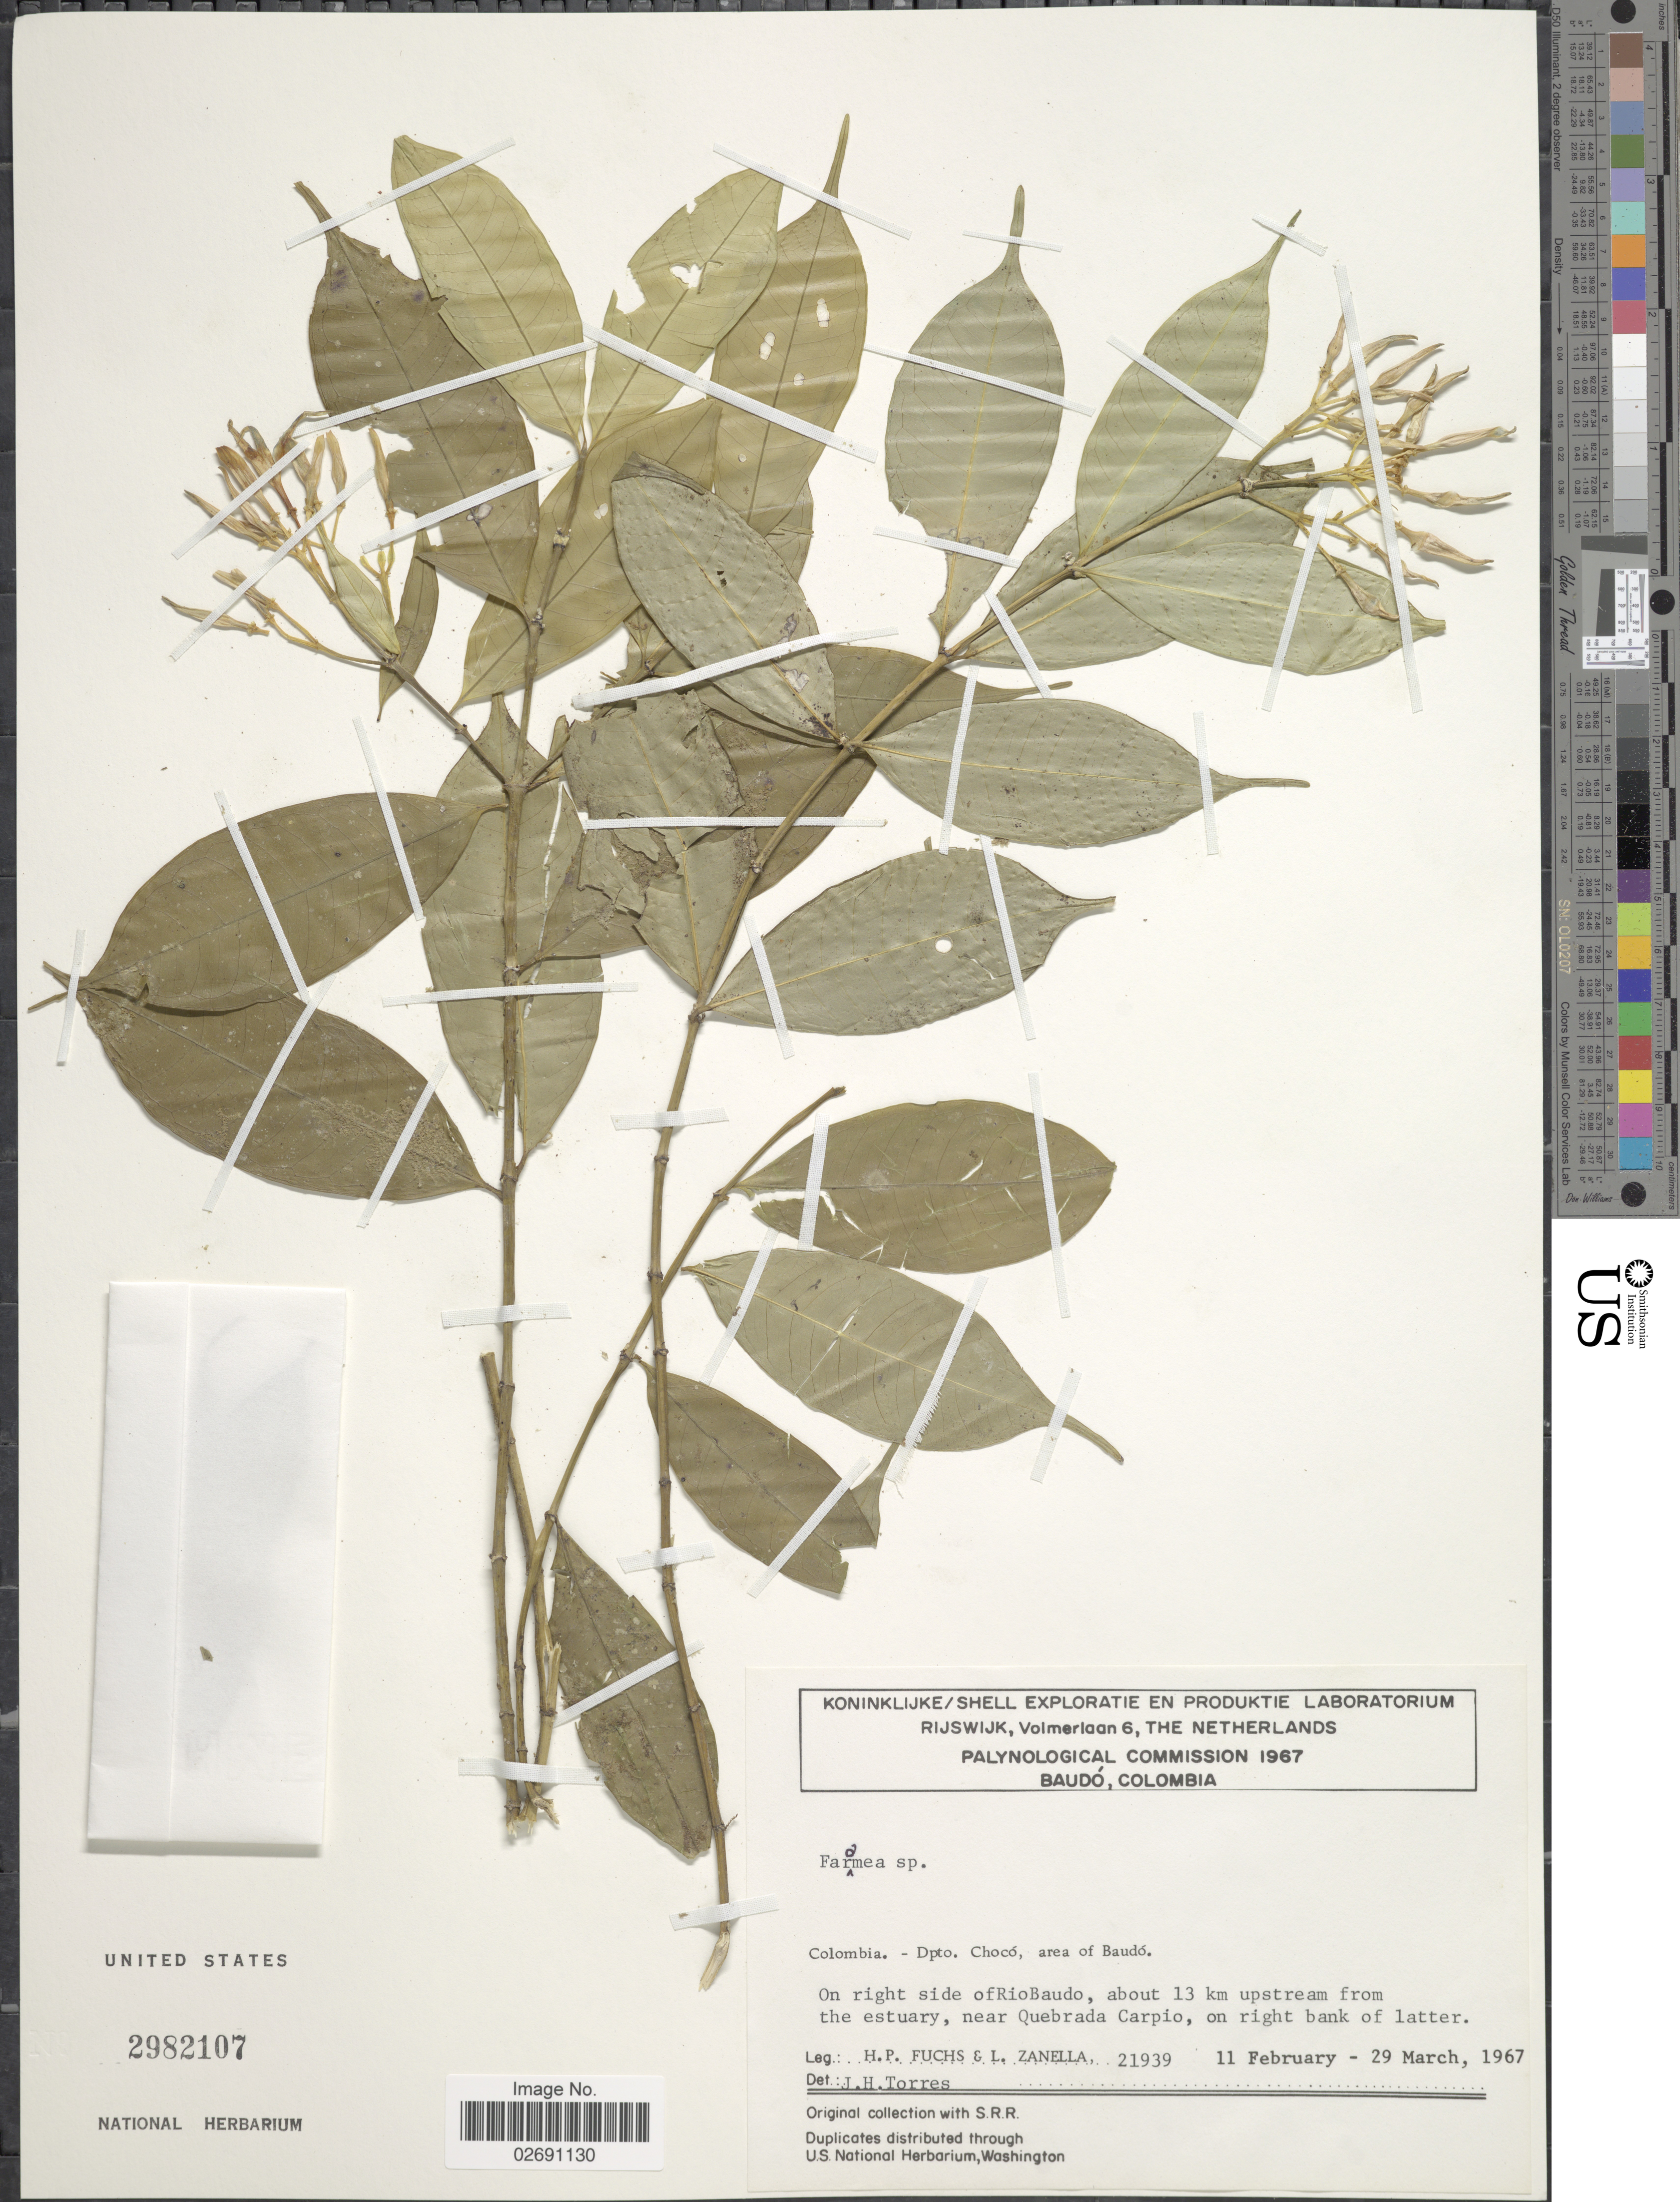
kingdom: Plantae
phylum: Tracheophyta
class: Magnoliopsida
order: Gentianales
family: Rubiaceae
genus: Faramea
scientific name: Faramea sp.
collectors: H. P. Fuchs & L. Zanella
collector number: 21939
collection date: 1967-02-11/1967-03-29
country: Colombia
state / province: Chocó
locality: Area of Baudo, on right side of Rio Baudo, about 13 km upstream from the estuary, near Quebrada Carpio, on right bank of latter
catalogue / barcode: US 2982107